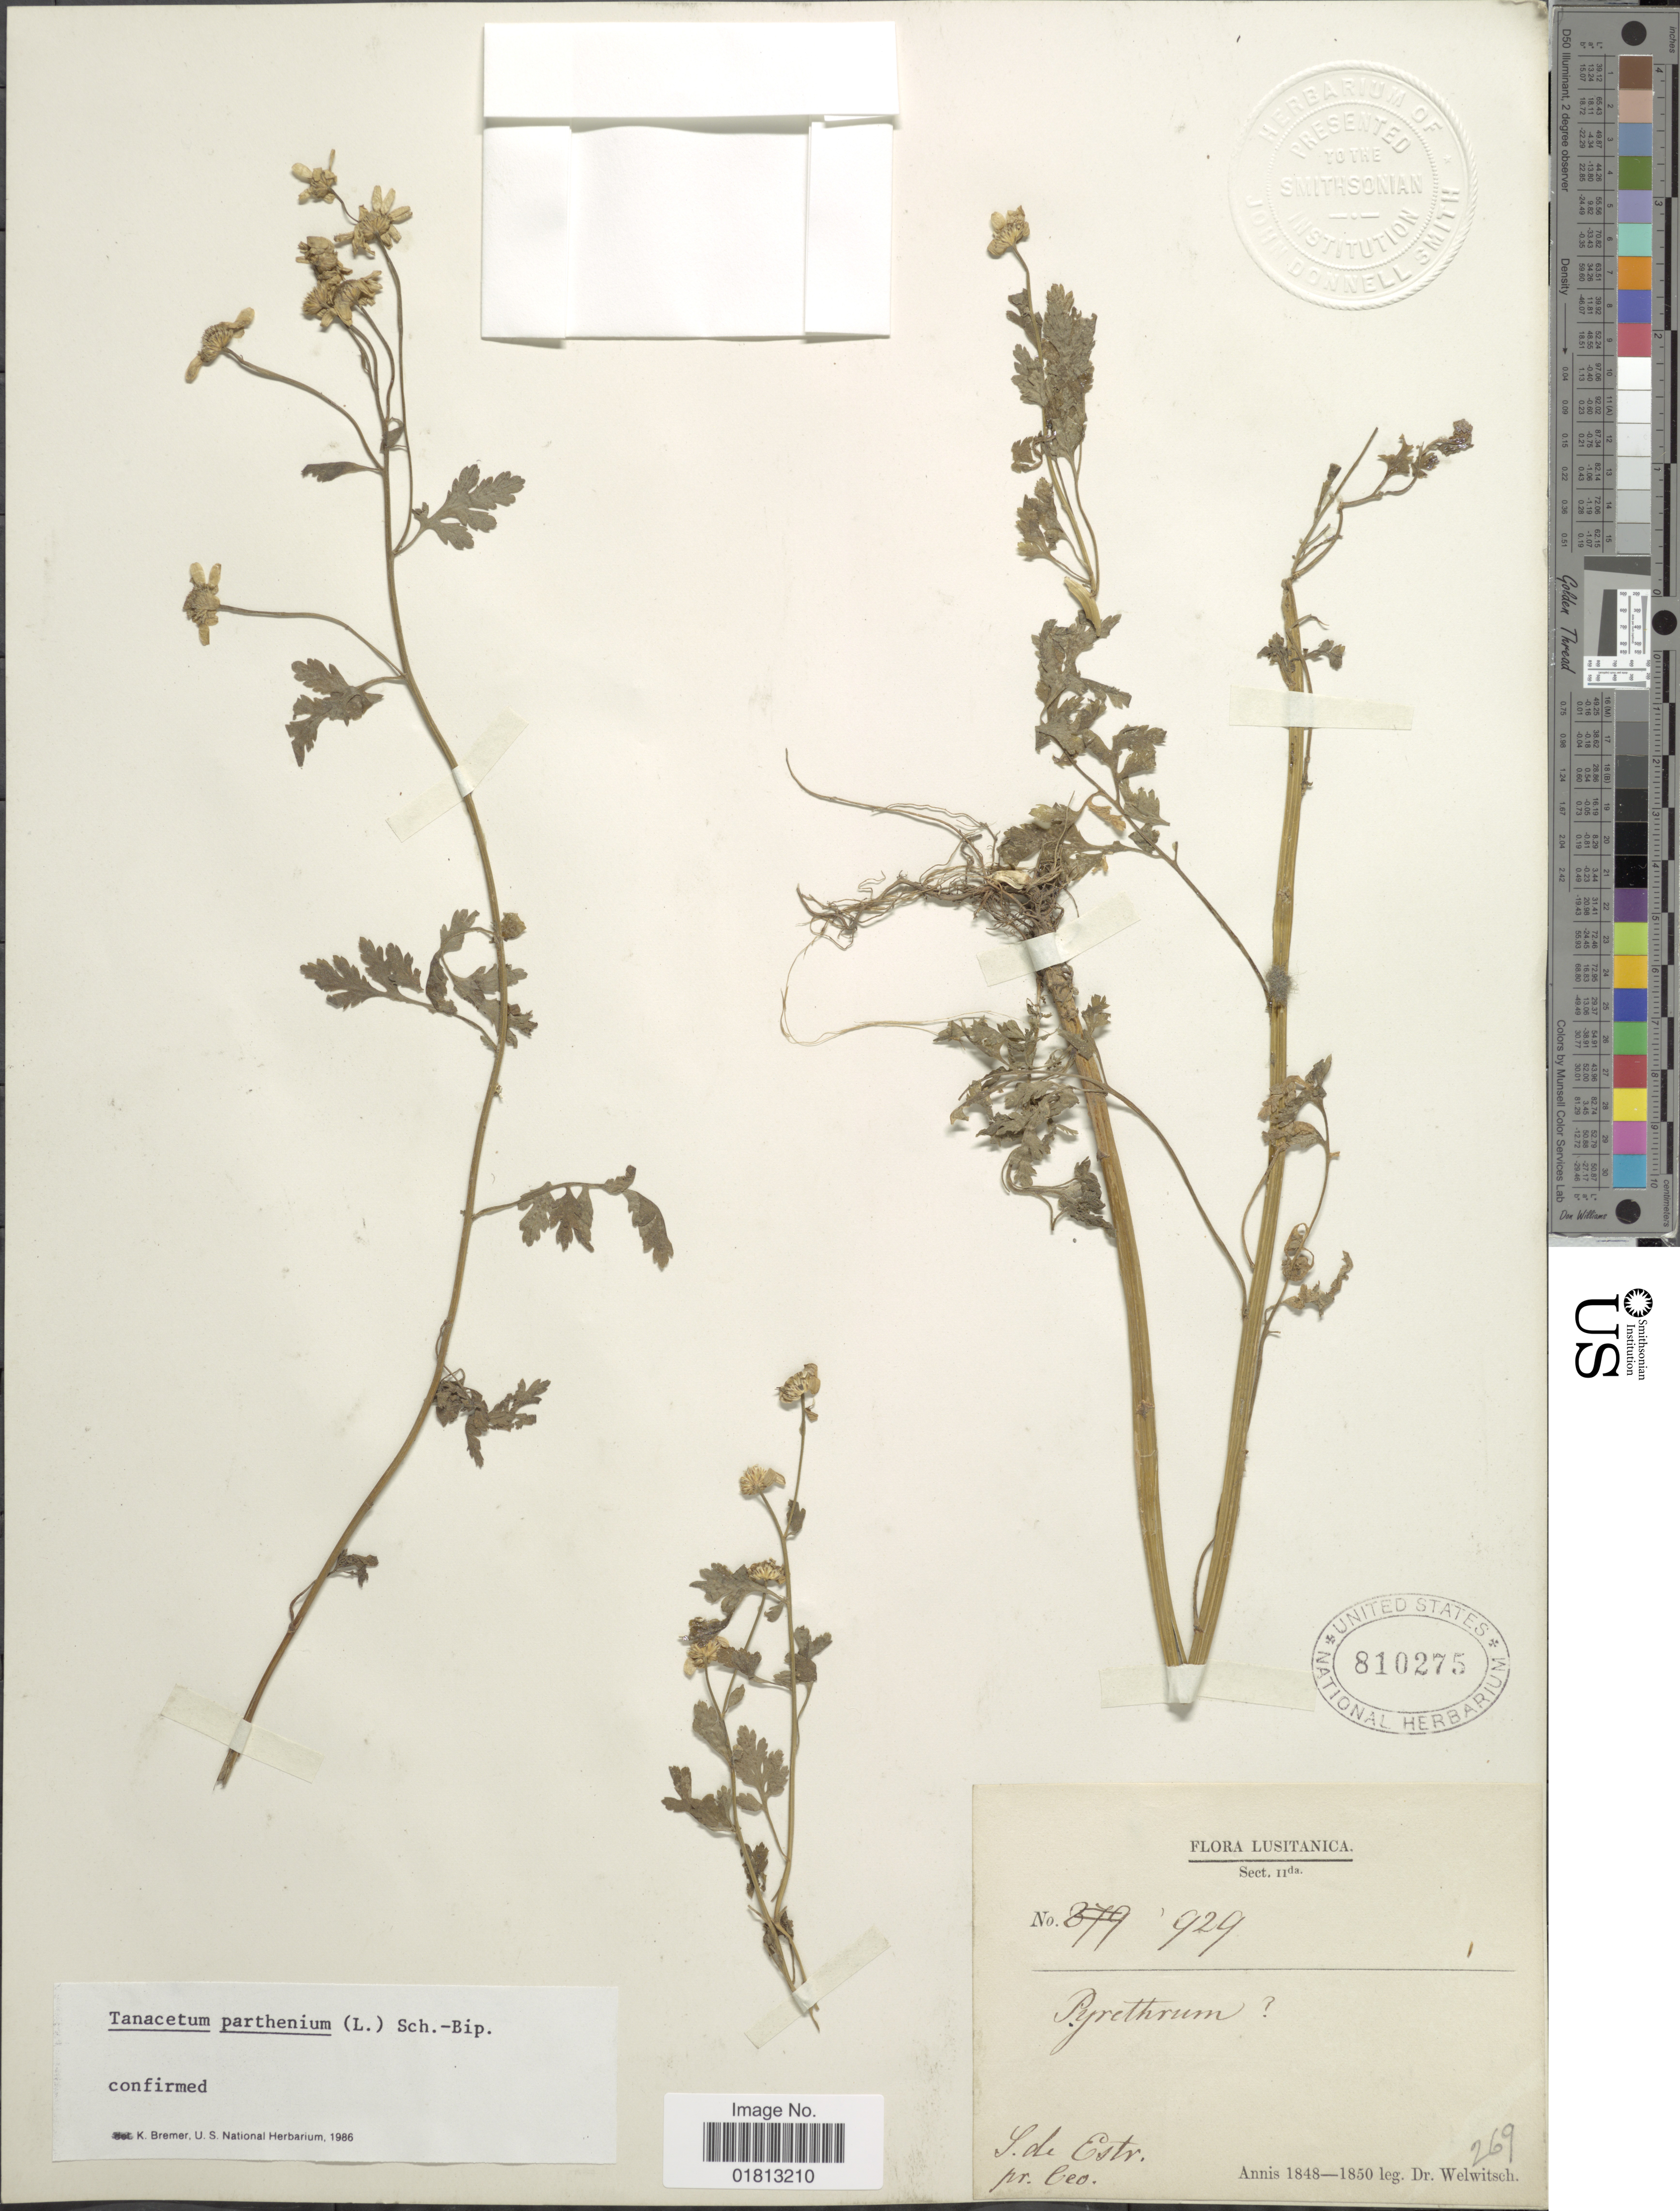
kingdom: Plantae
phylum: Tracheophyta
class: Magnoliopsida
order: Asterales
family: Asteraceae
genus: Tanacetum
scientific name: Tanacetum parthenium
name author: (L.) Sch. Bip.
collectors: -. Welwitsch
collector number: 929/269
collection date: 1848/1850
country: Portugal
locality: S. de Estr. pr. Ceo [interpreted]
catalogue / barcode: US 810275